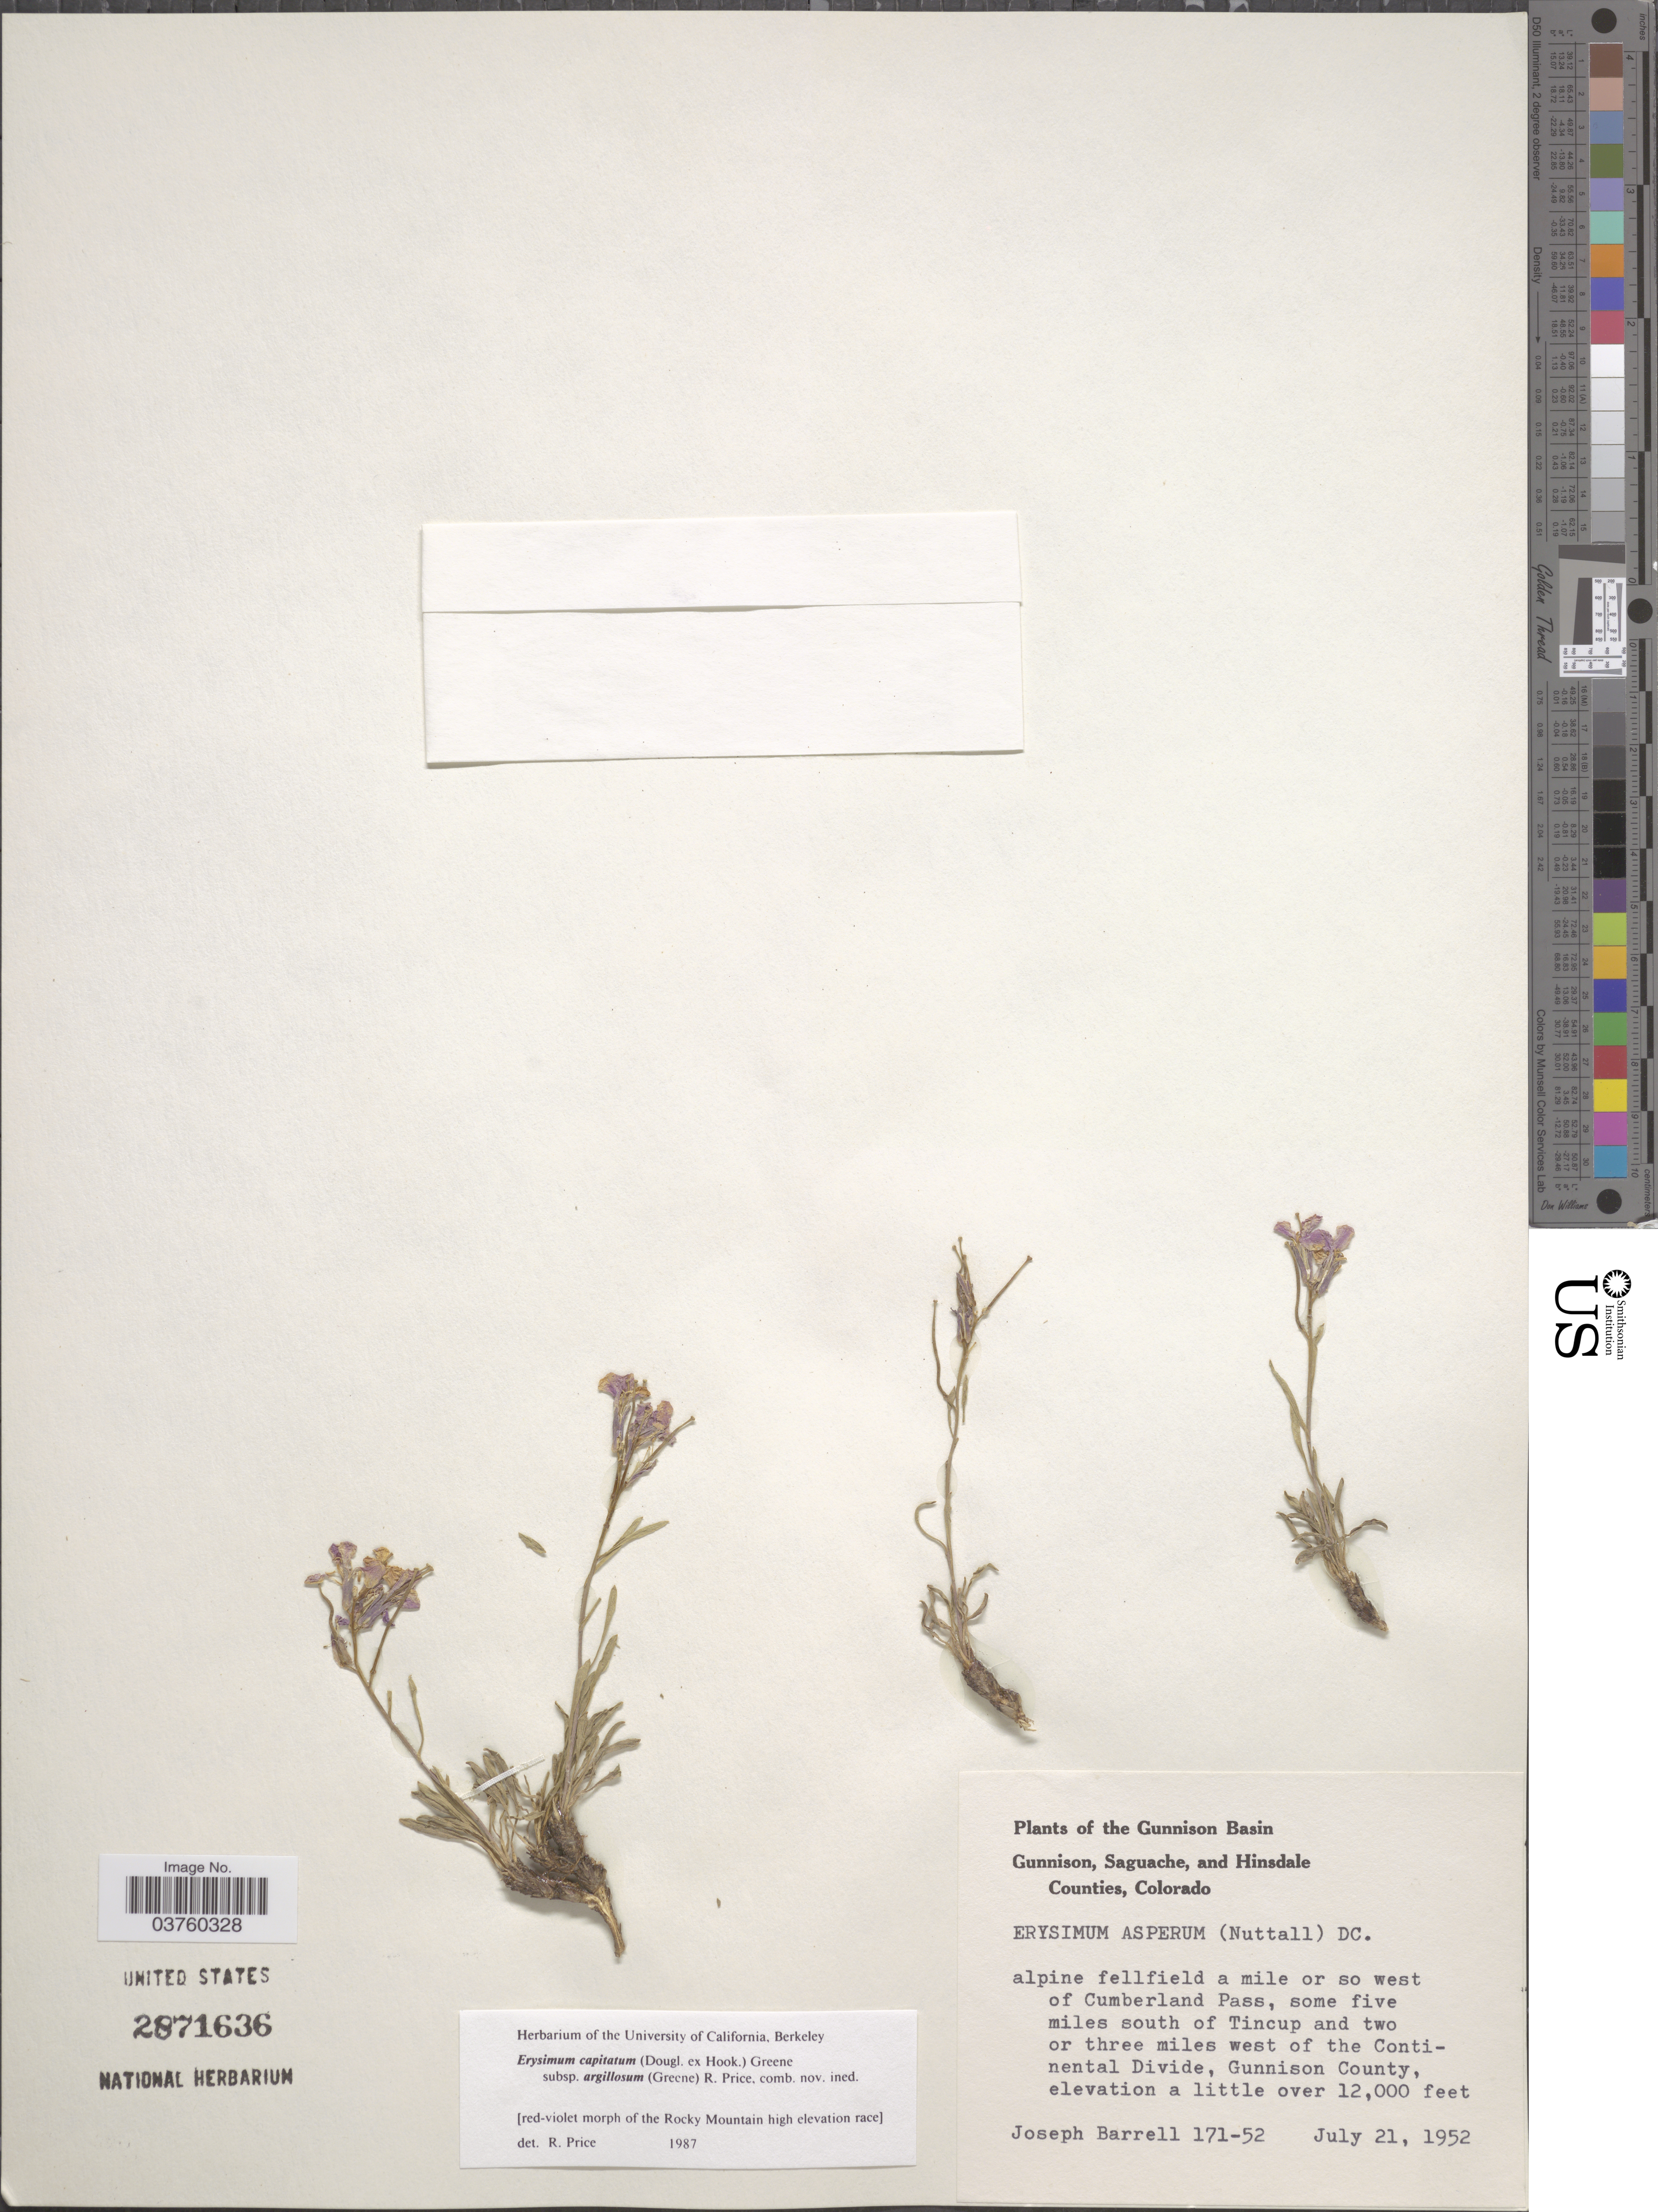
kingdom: Plantae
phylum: Tracheophyta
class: Magnoliopsida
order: Brassicales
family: Brassicaceae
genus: Erysimum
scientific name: Erysimum capitatum var. argillosum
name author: (Greene) R.J. Davis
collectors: J. Barrell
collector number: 171-52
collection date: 1952-07-21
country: United States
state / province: Colorado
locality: The Gunnison Basin. Alpine fellfield a mile or so west of Cumberland Pass, some five miles south of Tincup and two or three miles west of the Continental Divide, Gunnison County.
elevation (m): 3658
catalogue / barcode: US 2871636